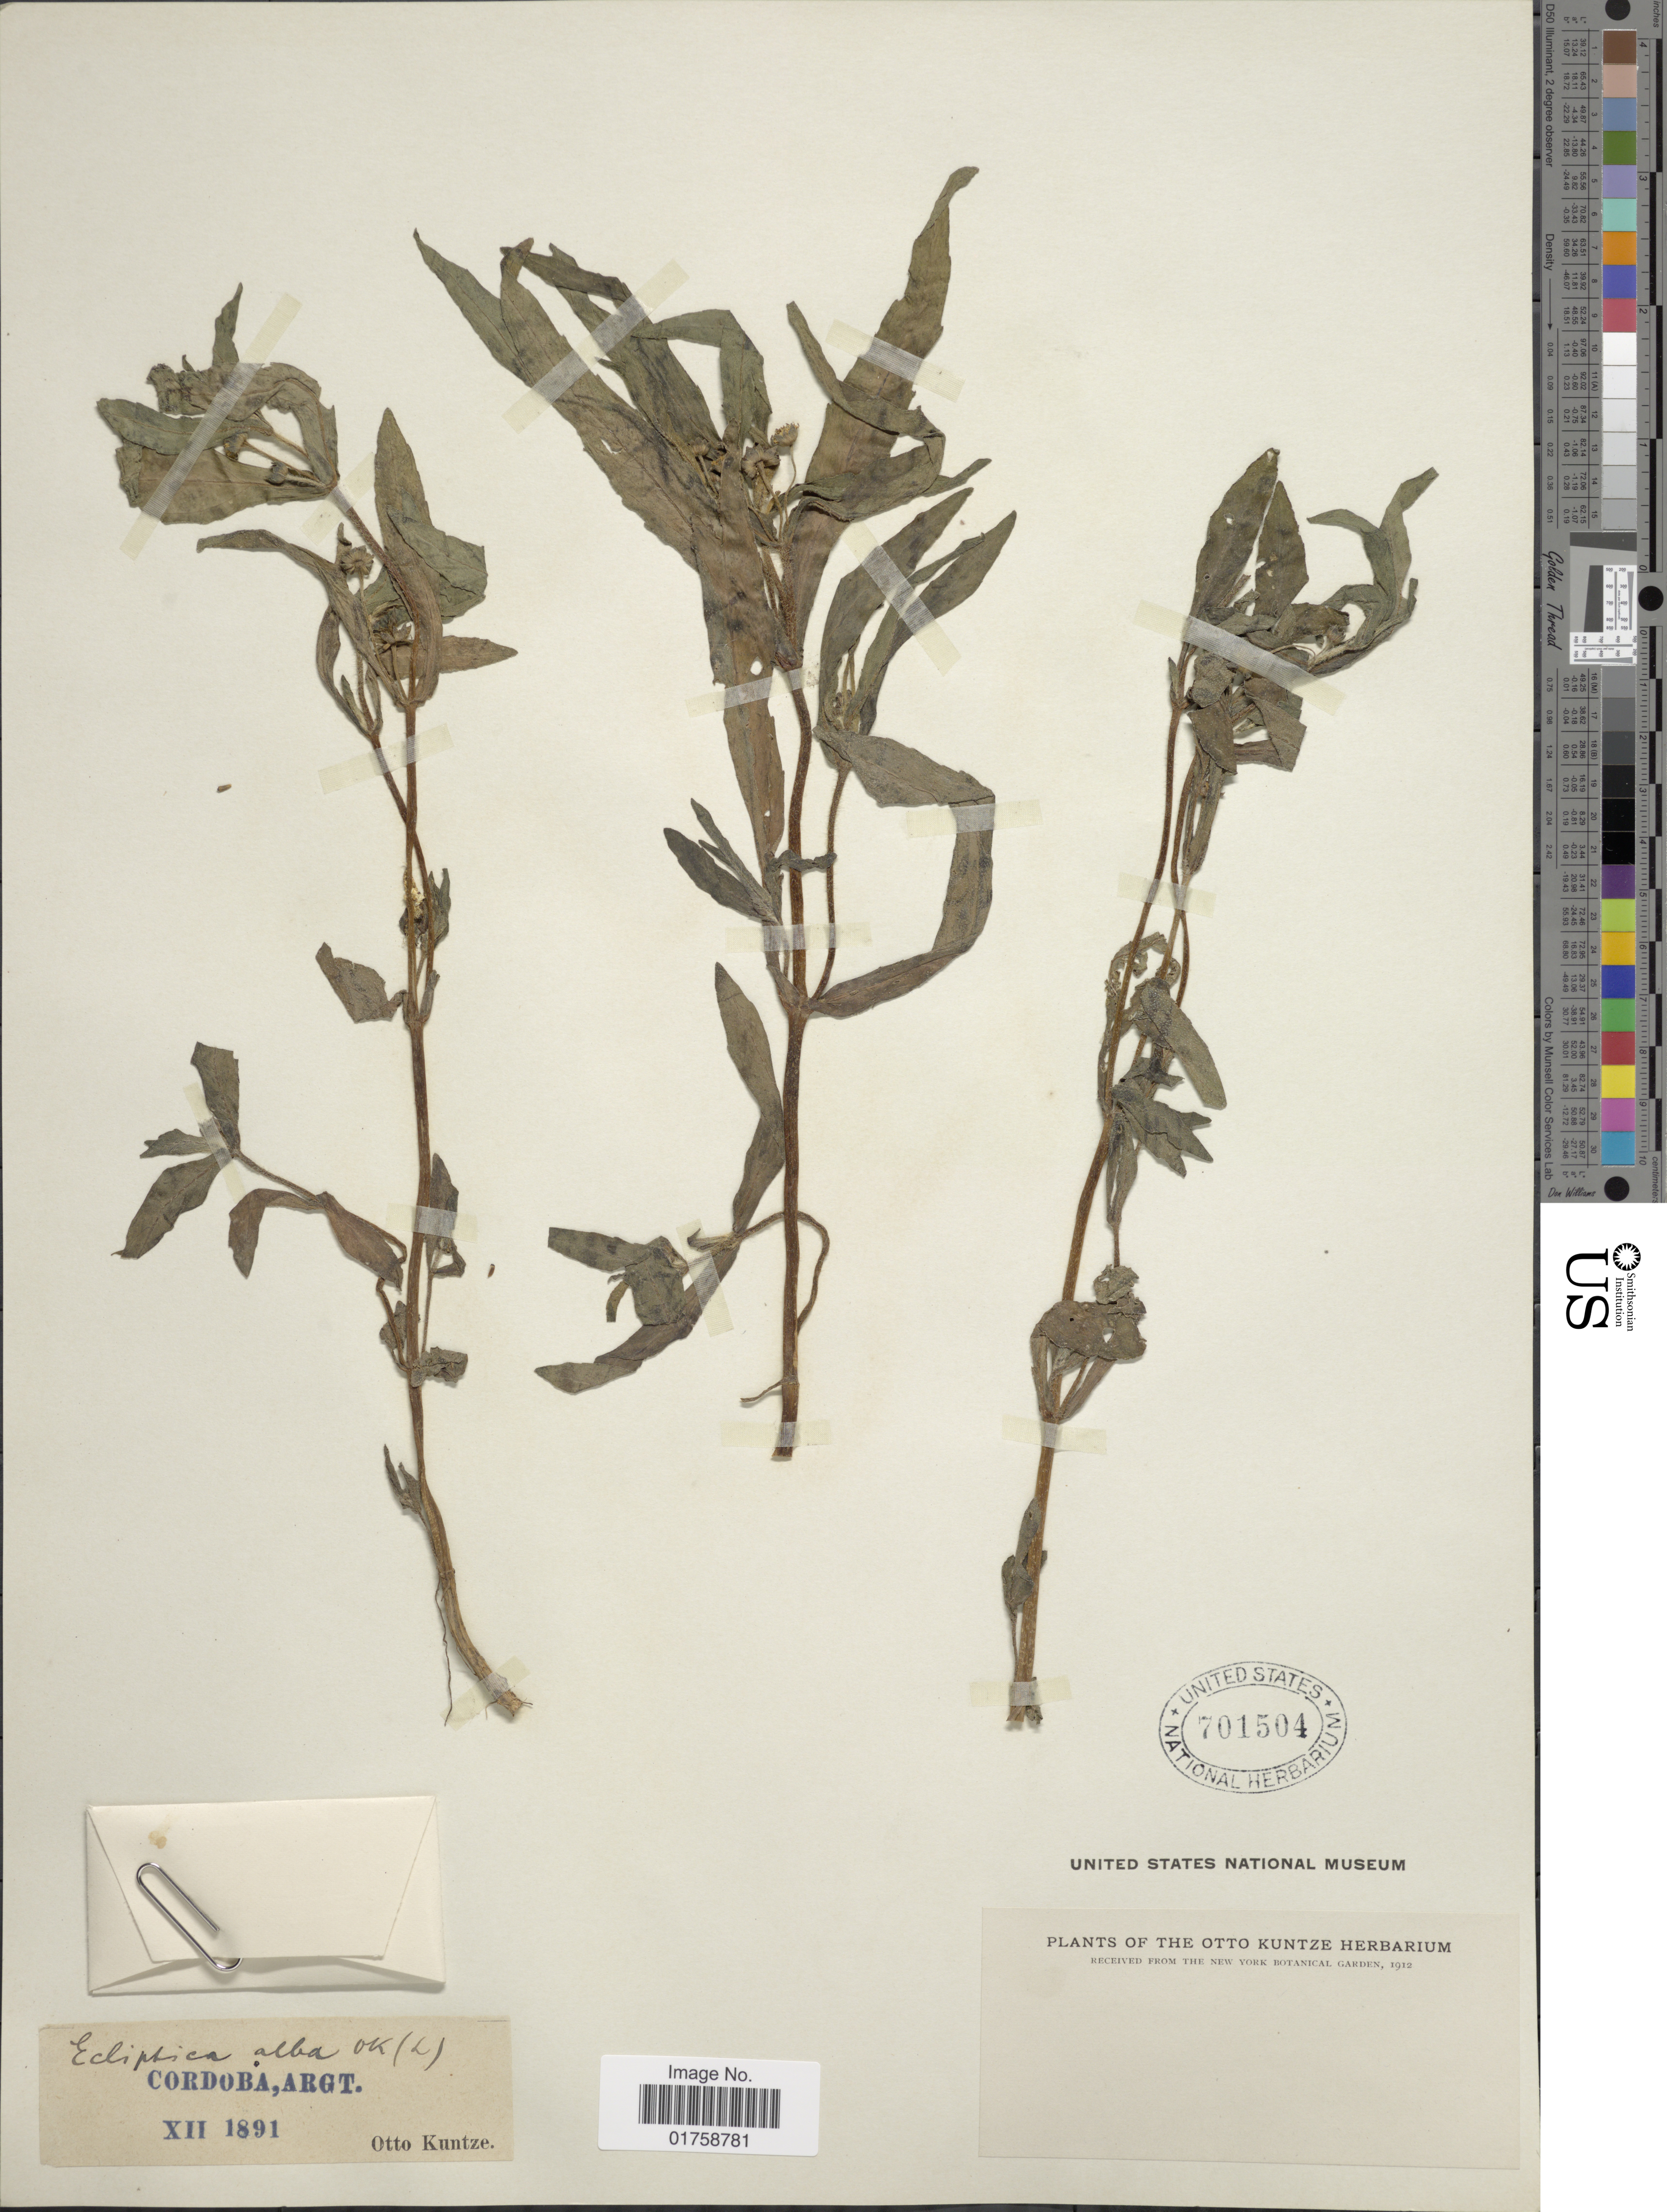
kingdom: Plantae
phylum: Tracheophyta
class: Magnoliopsida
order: Asterales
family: Asteraceae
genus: Eclipta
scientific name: Eclipta alba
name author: (L.) Hassk.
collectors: C.E.O. Kuntze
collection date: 1891-12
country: Argentina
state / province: Cordoba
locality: Cordoba, Argt.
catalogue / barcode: US 701504